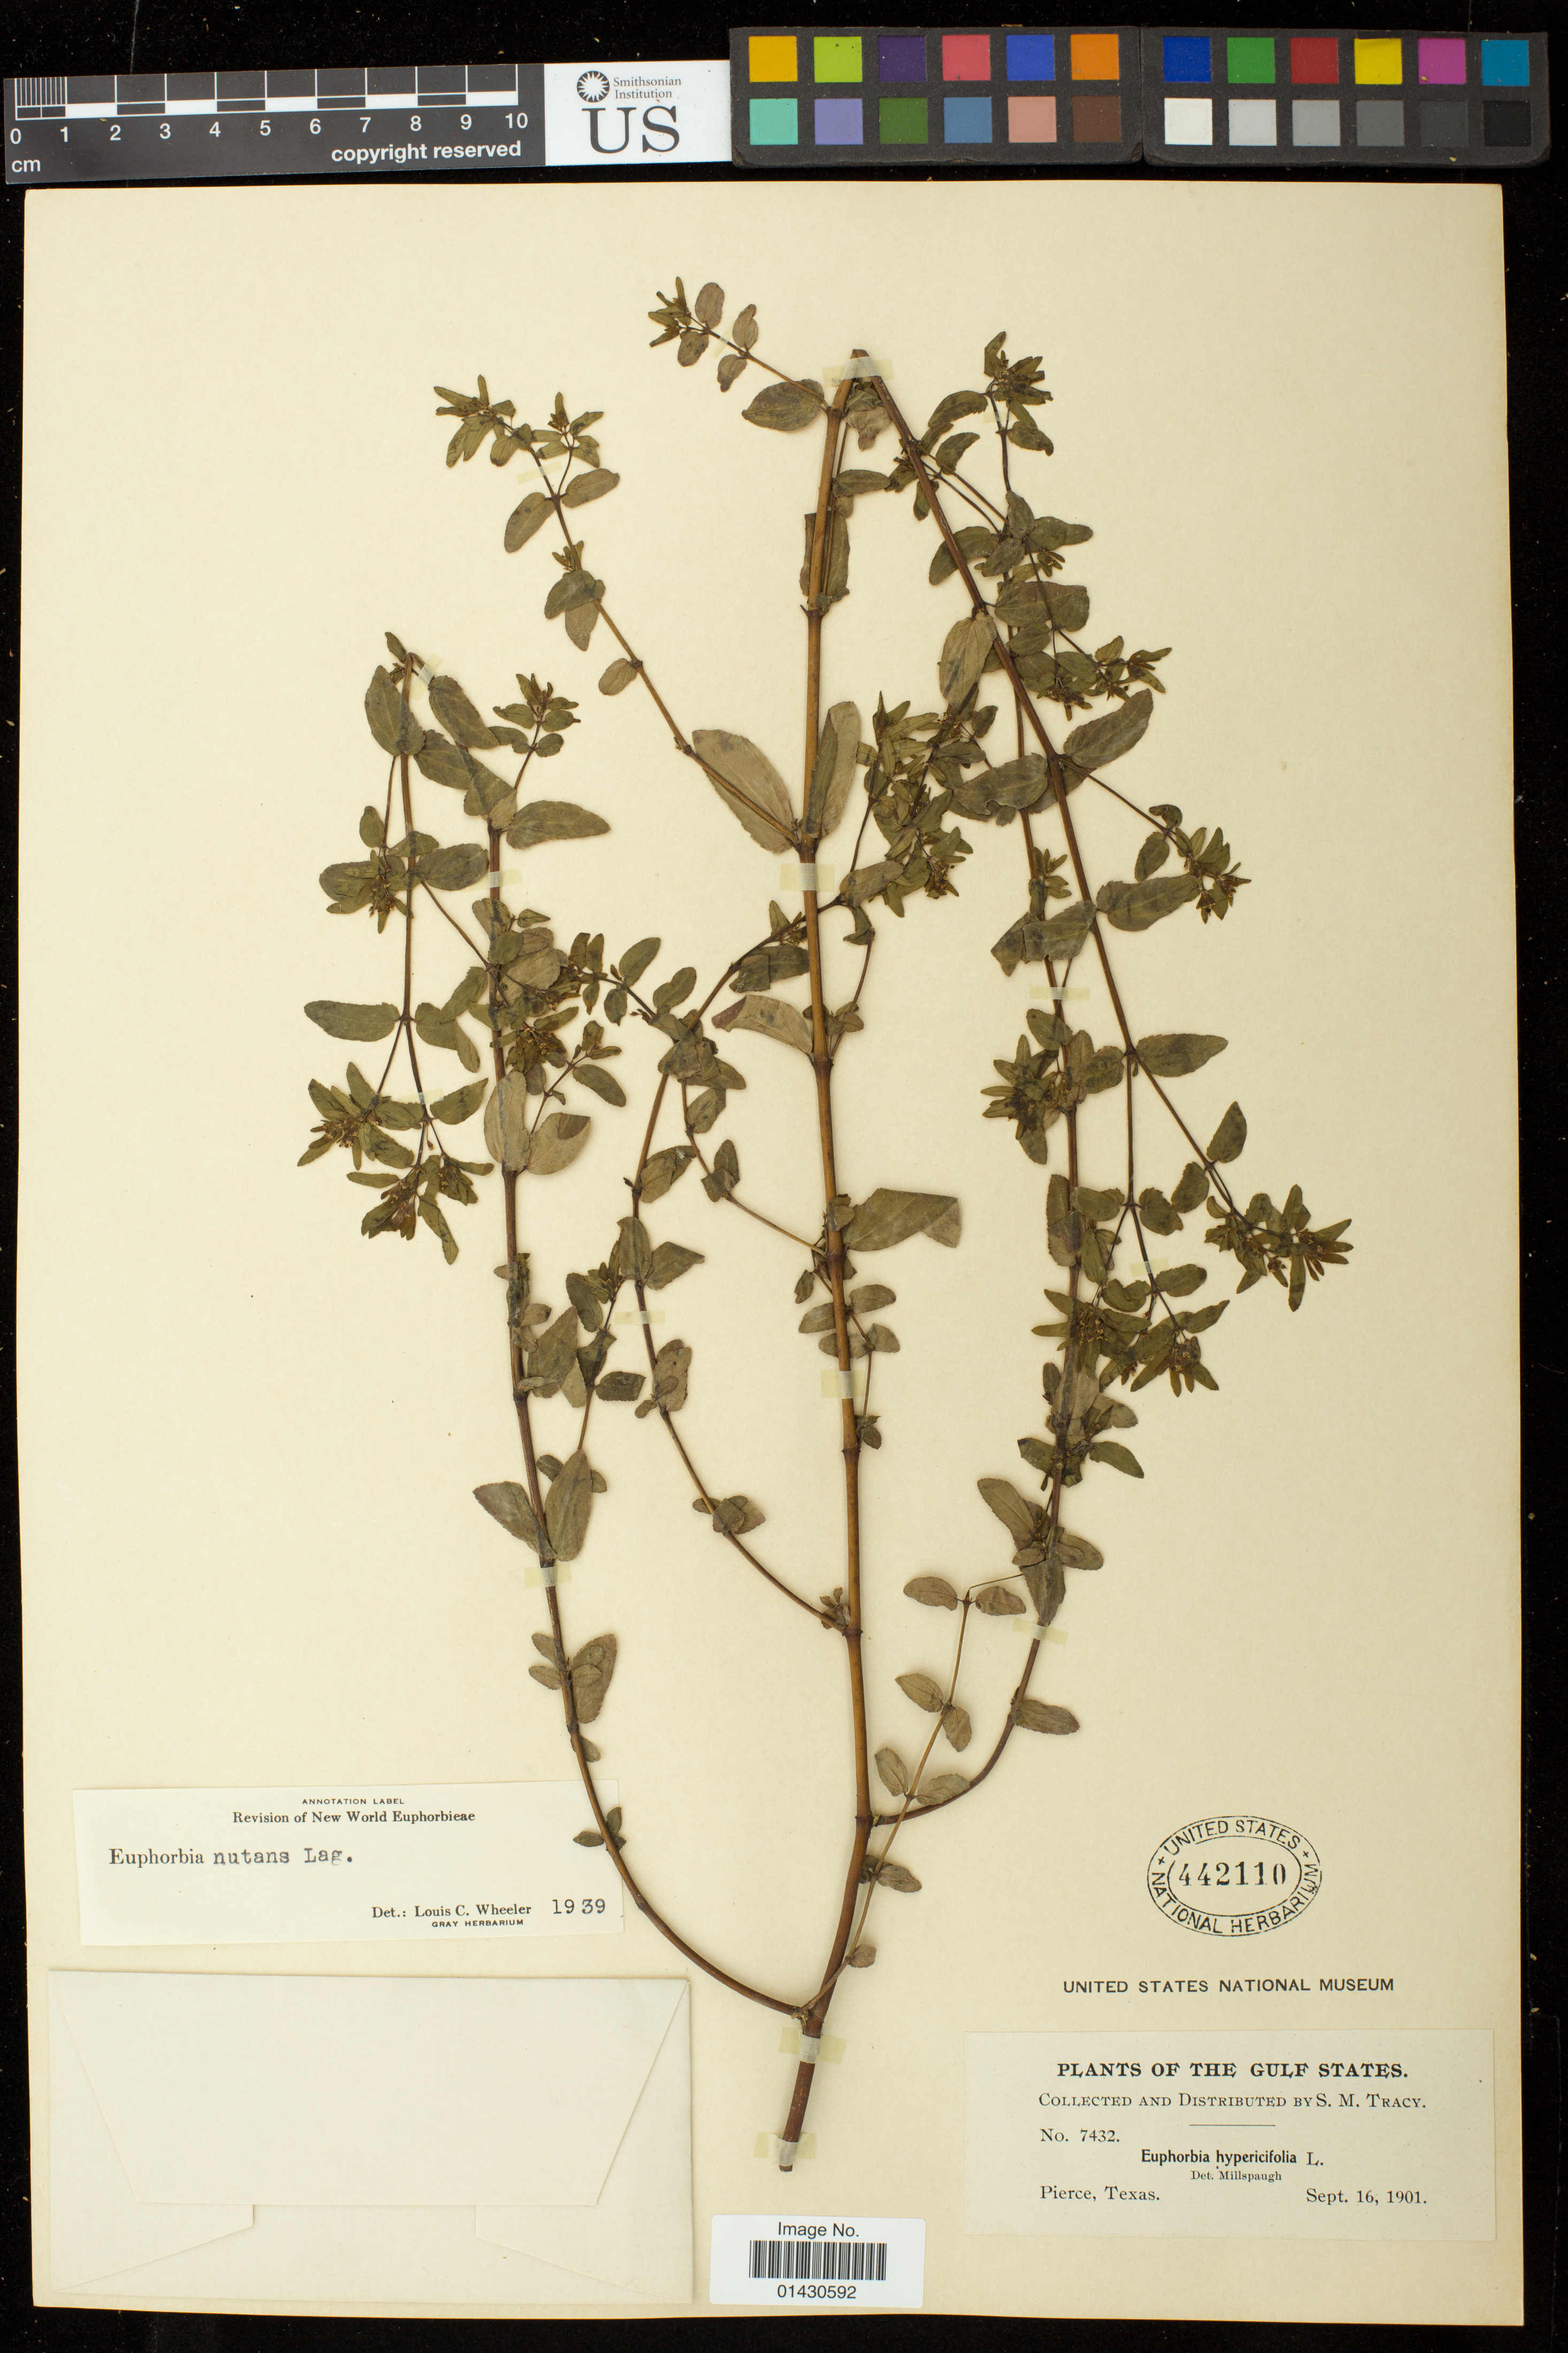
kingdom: Plantae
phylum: Tracheophyta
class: Magnoliopsida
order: Malpighiales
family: Euphorbiaceae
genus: Euphorbia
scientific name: Euphorbia maculata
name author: L.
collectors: S. M. Tracy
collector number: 7432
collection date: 1901-09-16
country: United States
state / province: Texas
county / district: Wharton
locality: Pierce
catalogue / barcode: US 442110